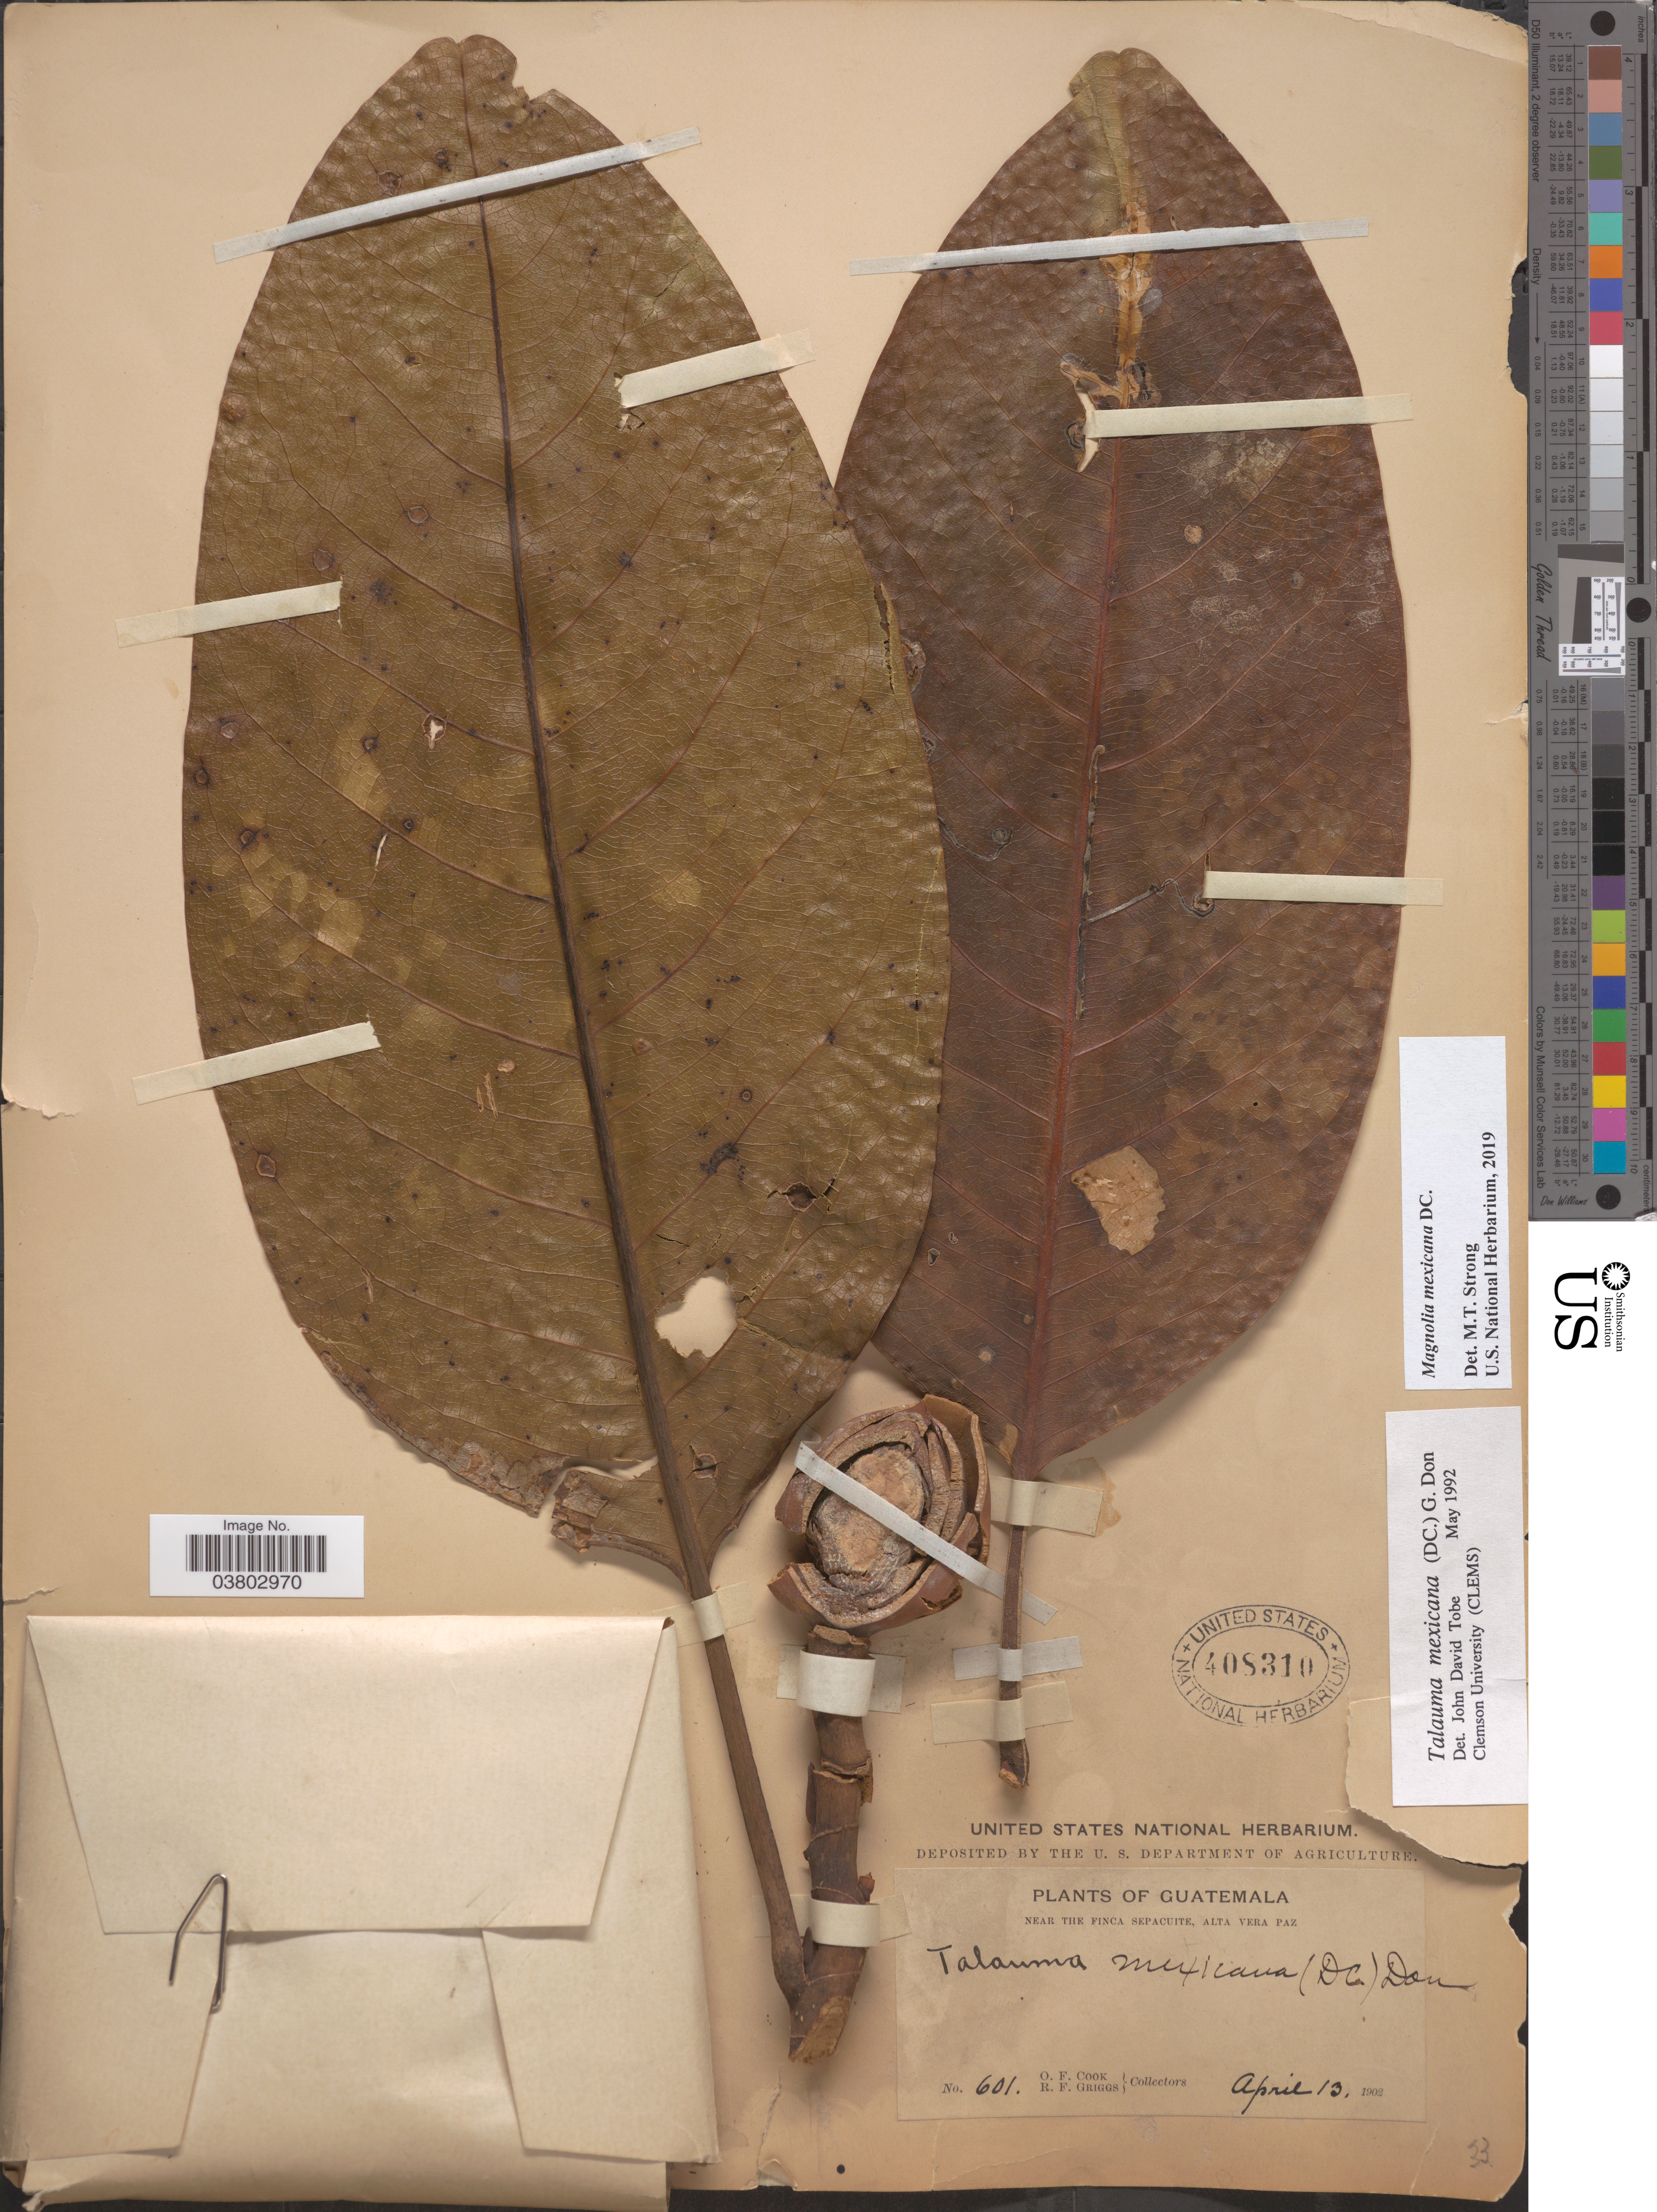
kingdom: Plantae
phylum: Tracheophyta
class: Magnoliopsida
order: Magnoliales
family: Magnoliaceae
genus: Magnolia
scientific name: Magnolia mexicana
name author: DC.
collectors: O. F. Cook & R. F. Griggs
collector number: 601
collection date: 1902-04-13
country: Guatemala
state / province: Alta Verapaz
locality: Near the Finca Sepacuite, Alta Vera Paz.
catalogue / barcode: US 408310